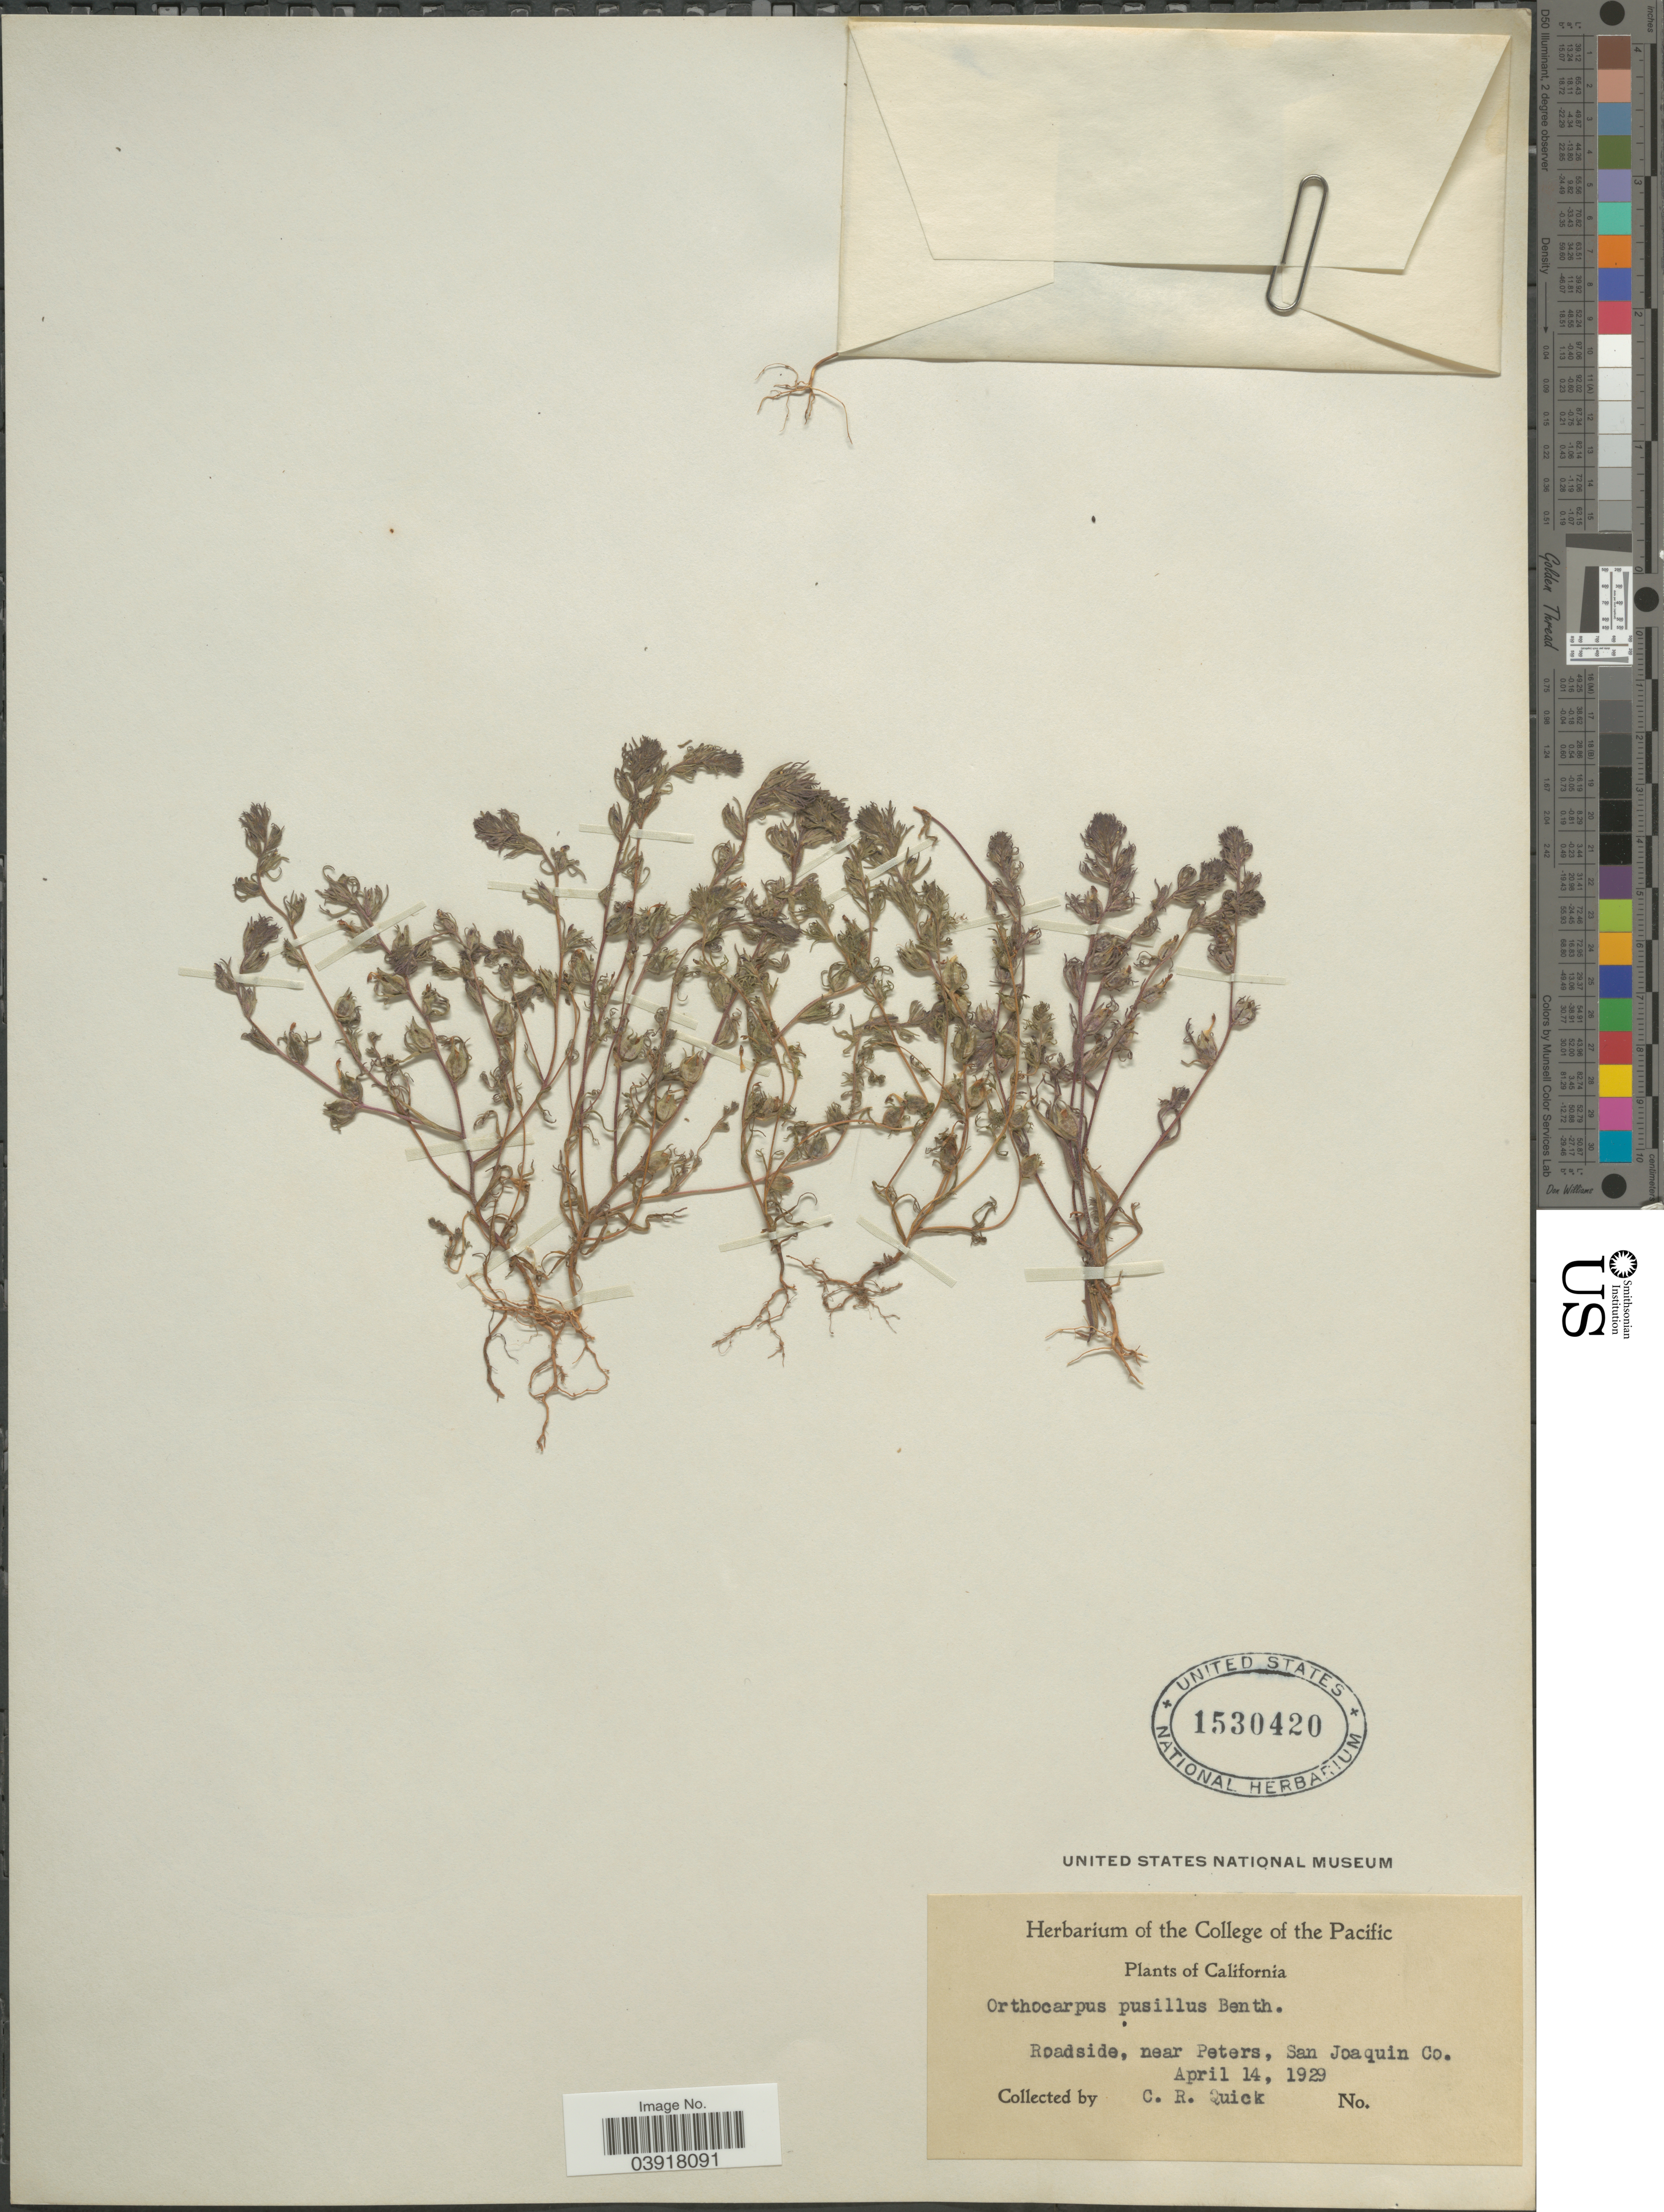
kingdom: Plantae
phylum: Tracheophyta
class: Magnoliopsida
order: Lamiales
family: Orobanchaceae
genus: Orthocarpus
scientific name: Orthocarpus pusillus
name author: Benth.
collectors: C. Quick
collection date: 1929-04-14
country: United States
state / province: California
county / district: San Joaquin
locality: Roadside, near Peters, San Joaquin Co.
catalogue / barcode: US 1530420